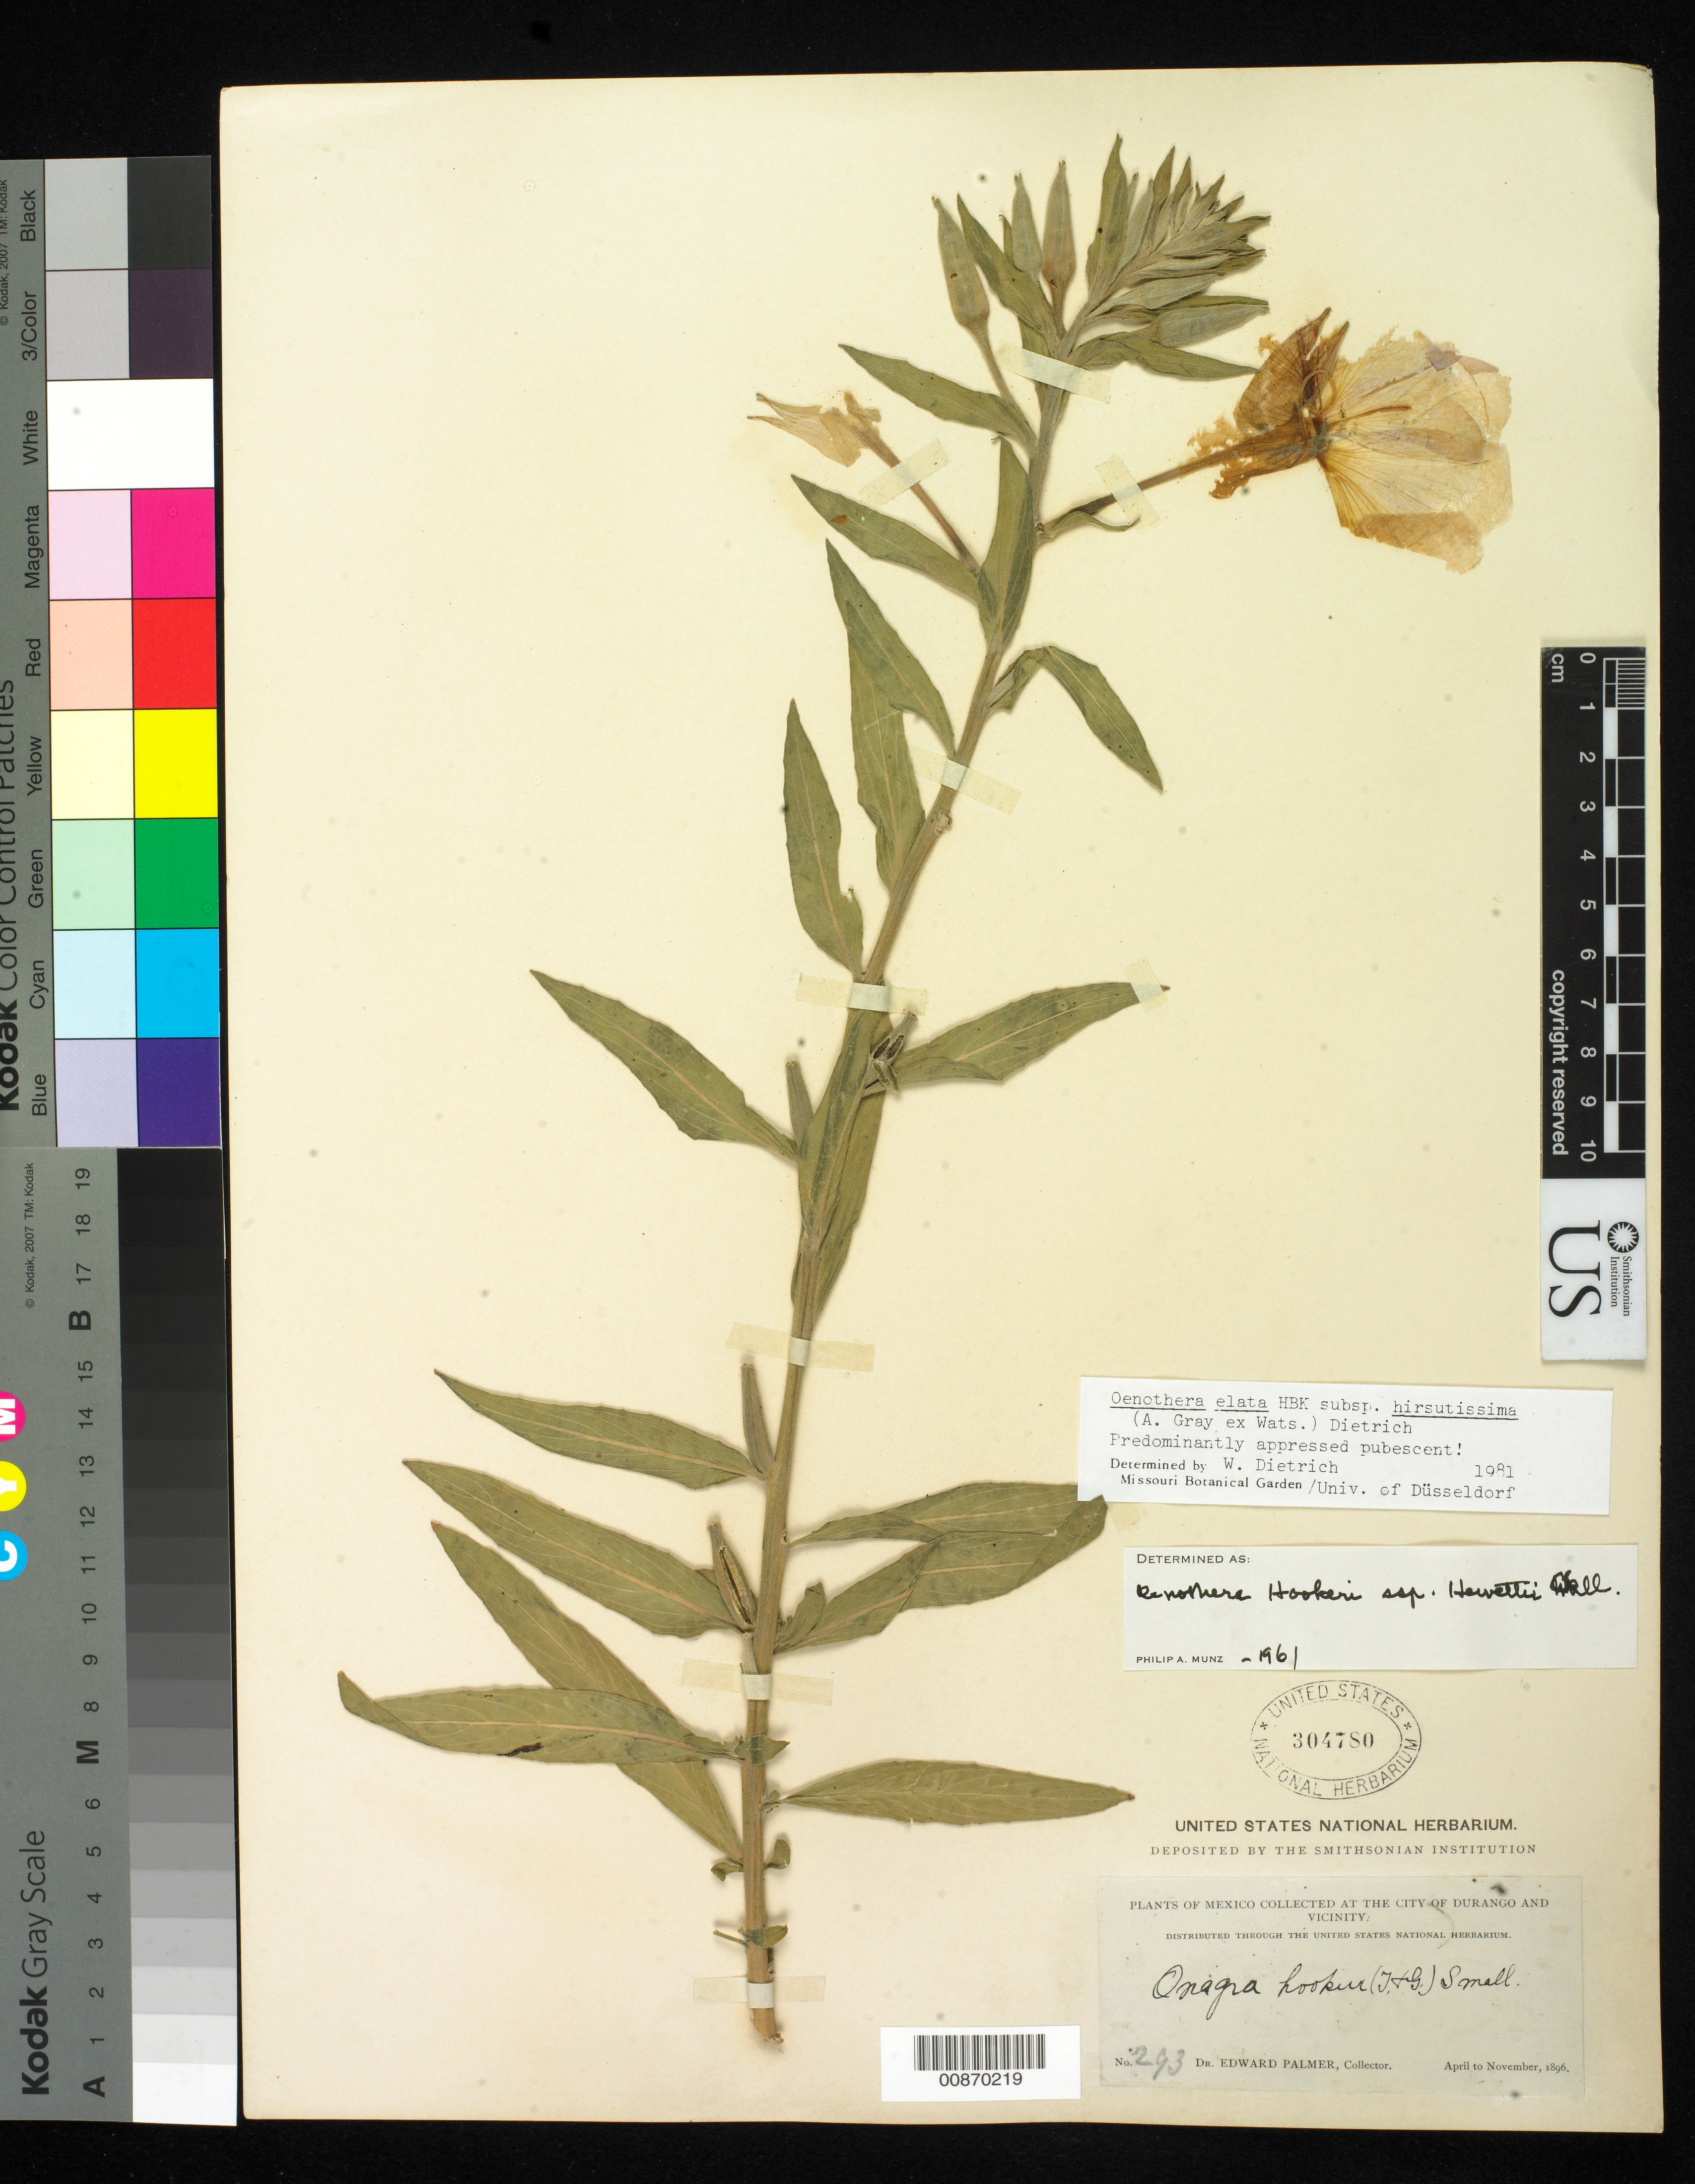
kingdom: Plantae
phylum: Tracheophyta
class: Magnoliopsida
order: Myrtales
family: Onagraceae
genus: Oenothera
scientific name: Oenothera elata subsp. hirsutissima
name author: (A. Gray ex S. Watson) W. Dietr.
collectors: E. Palmer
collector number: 293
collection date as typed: Apr 1896 to -- Nov 1896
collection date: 1896-04/1896-11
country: Mexico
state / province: Durango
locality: City of Durango and vicinity.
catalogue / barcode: US 304780